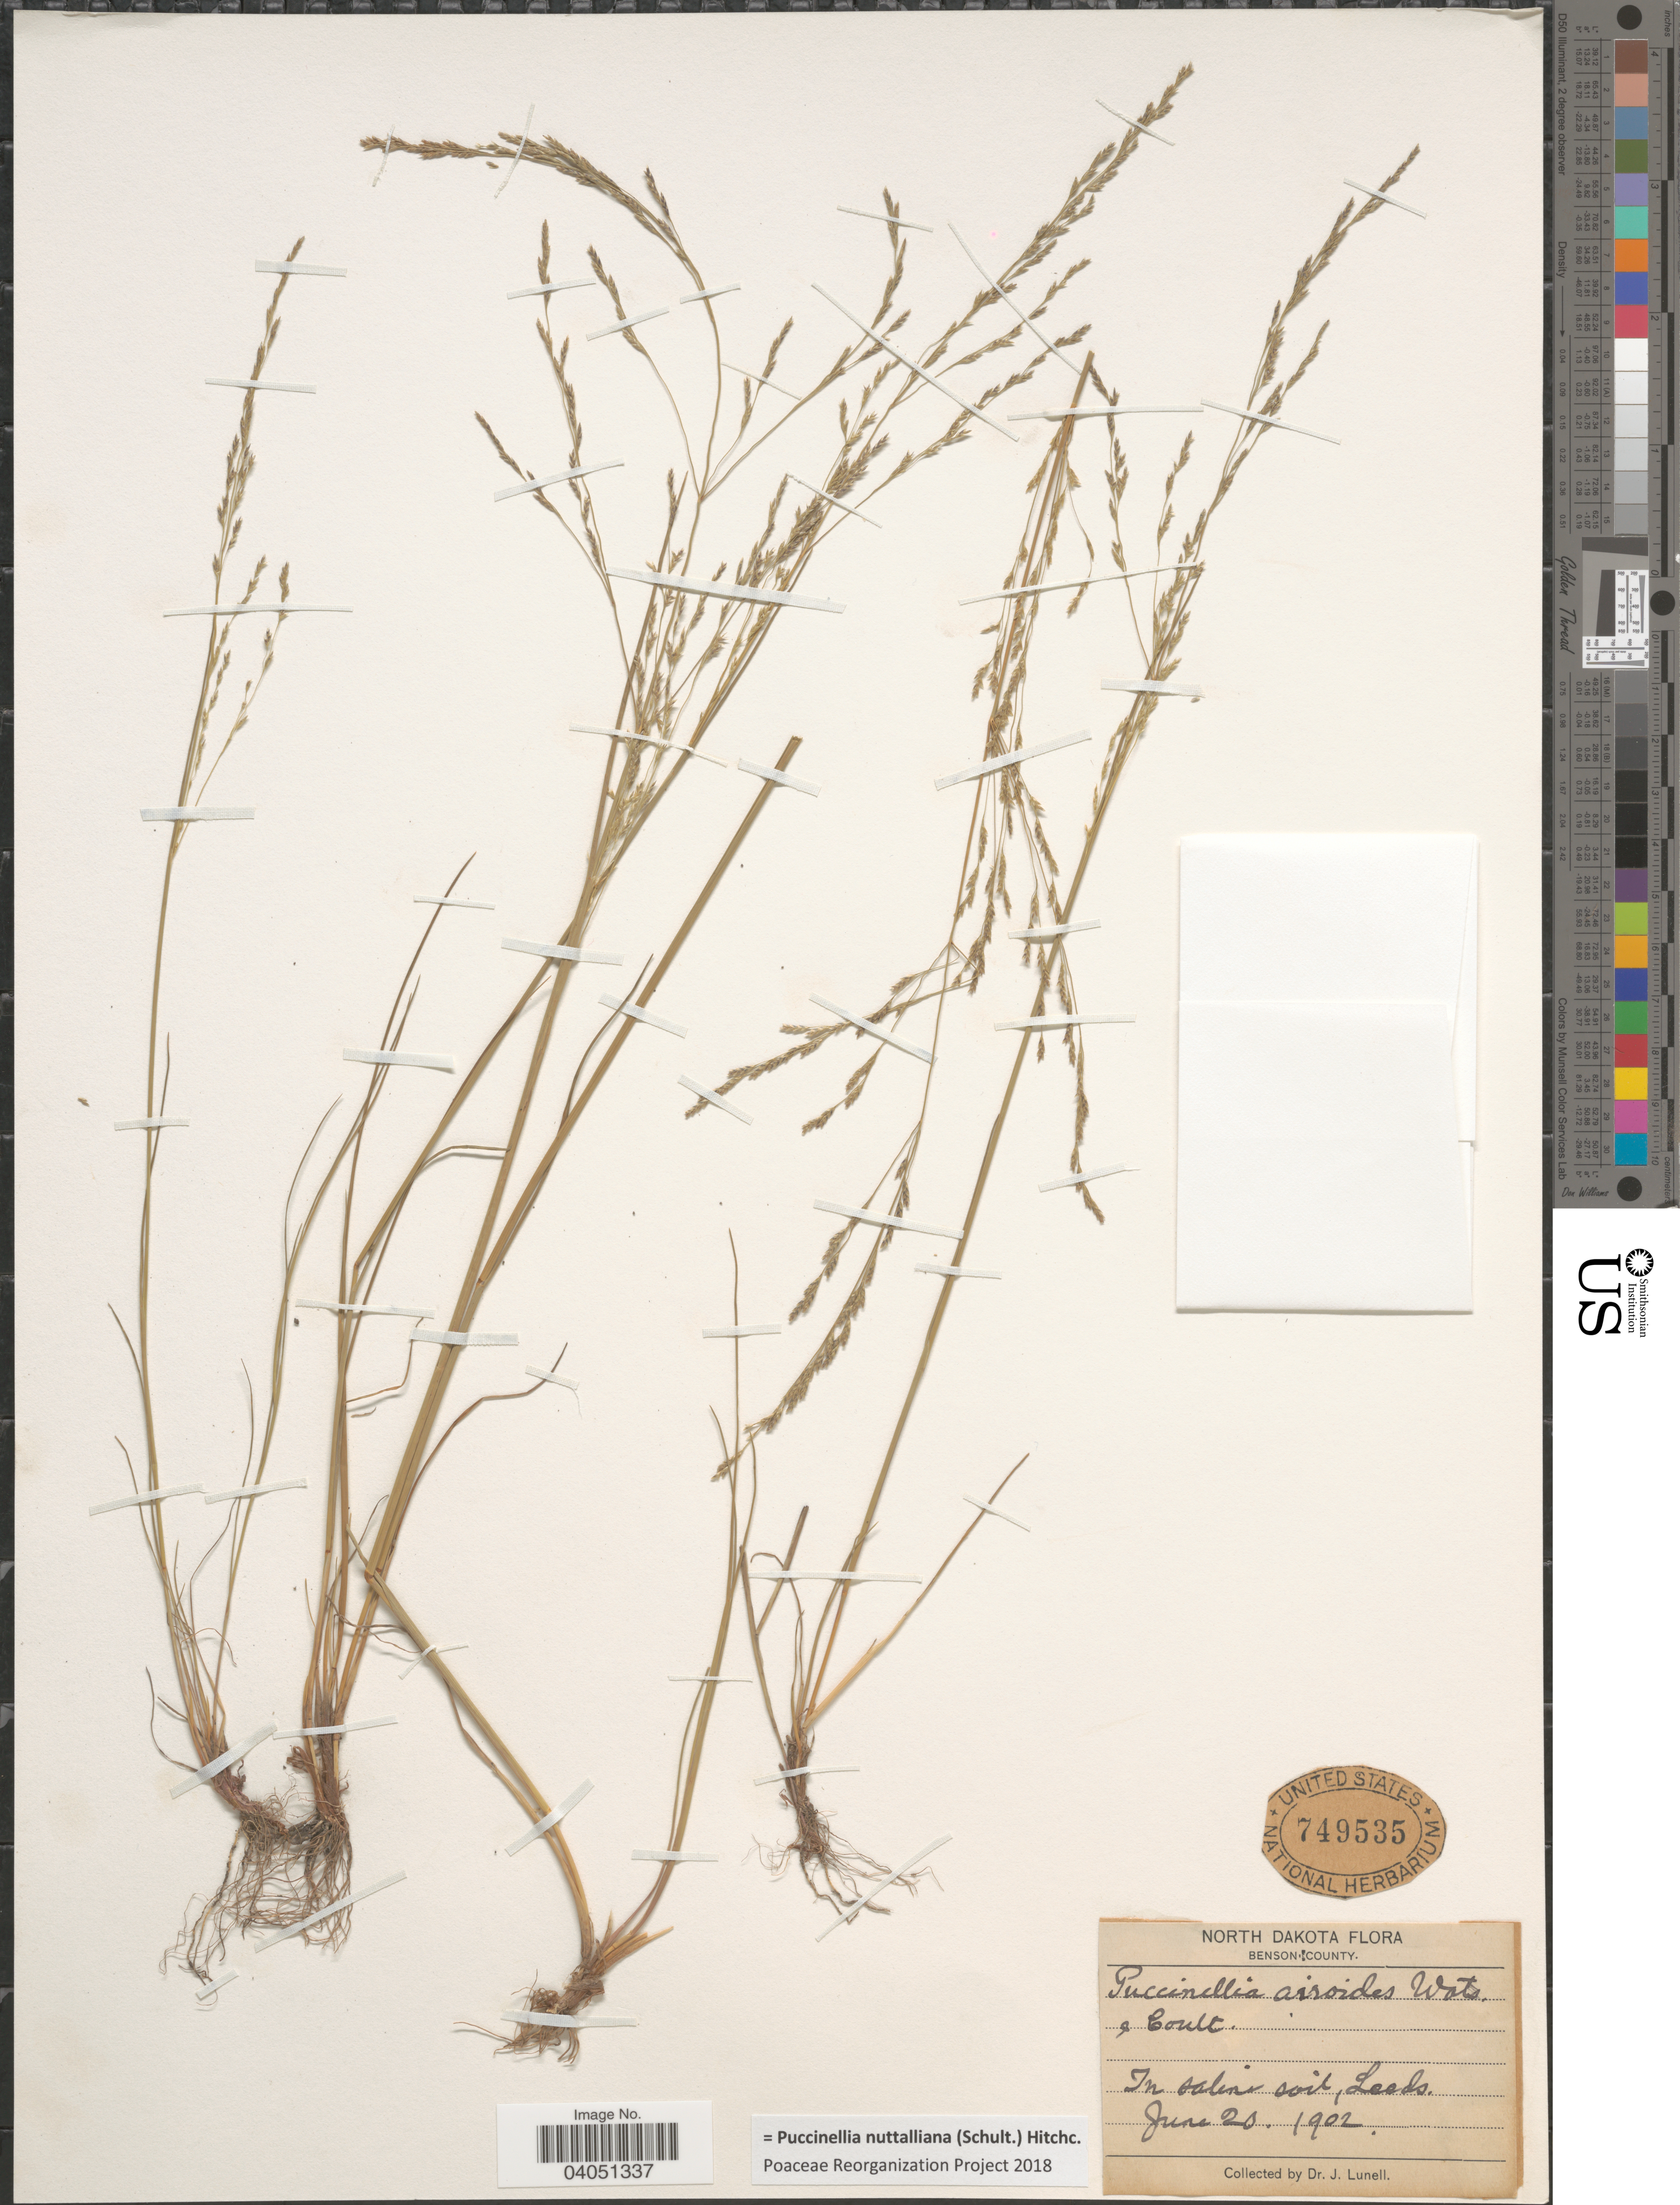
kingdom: Plantae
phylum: Tracheophyta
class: Liliopsida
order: Poales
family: Poaceae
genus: Puccinellia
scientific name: Puccinellia nuttalliana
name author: (Schult.) Hitchc.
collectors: J. Lunell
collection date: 1902-06-20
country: United States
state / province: North Dakota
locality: Benson County. Leeds.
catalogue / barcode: US 749535